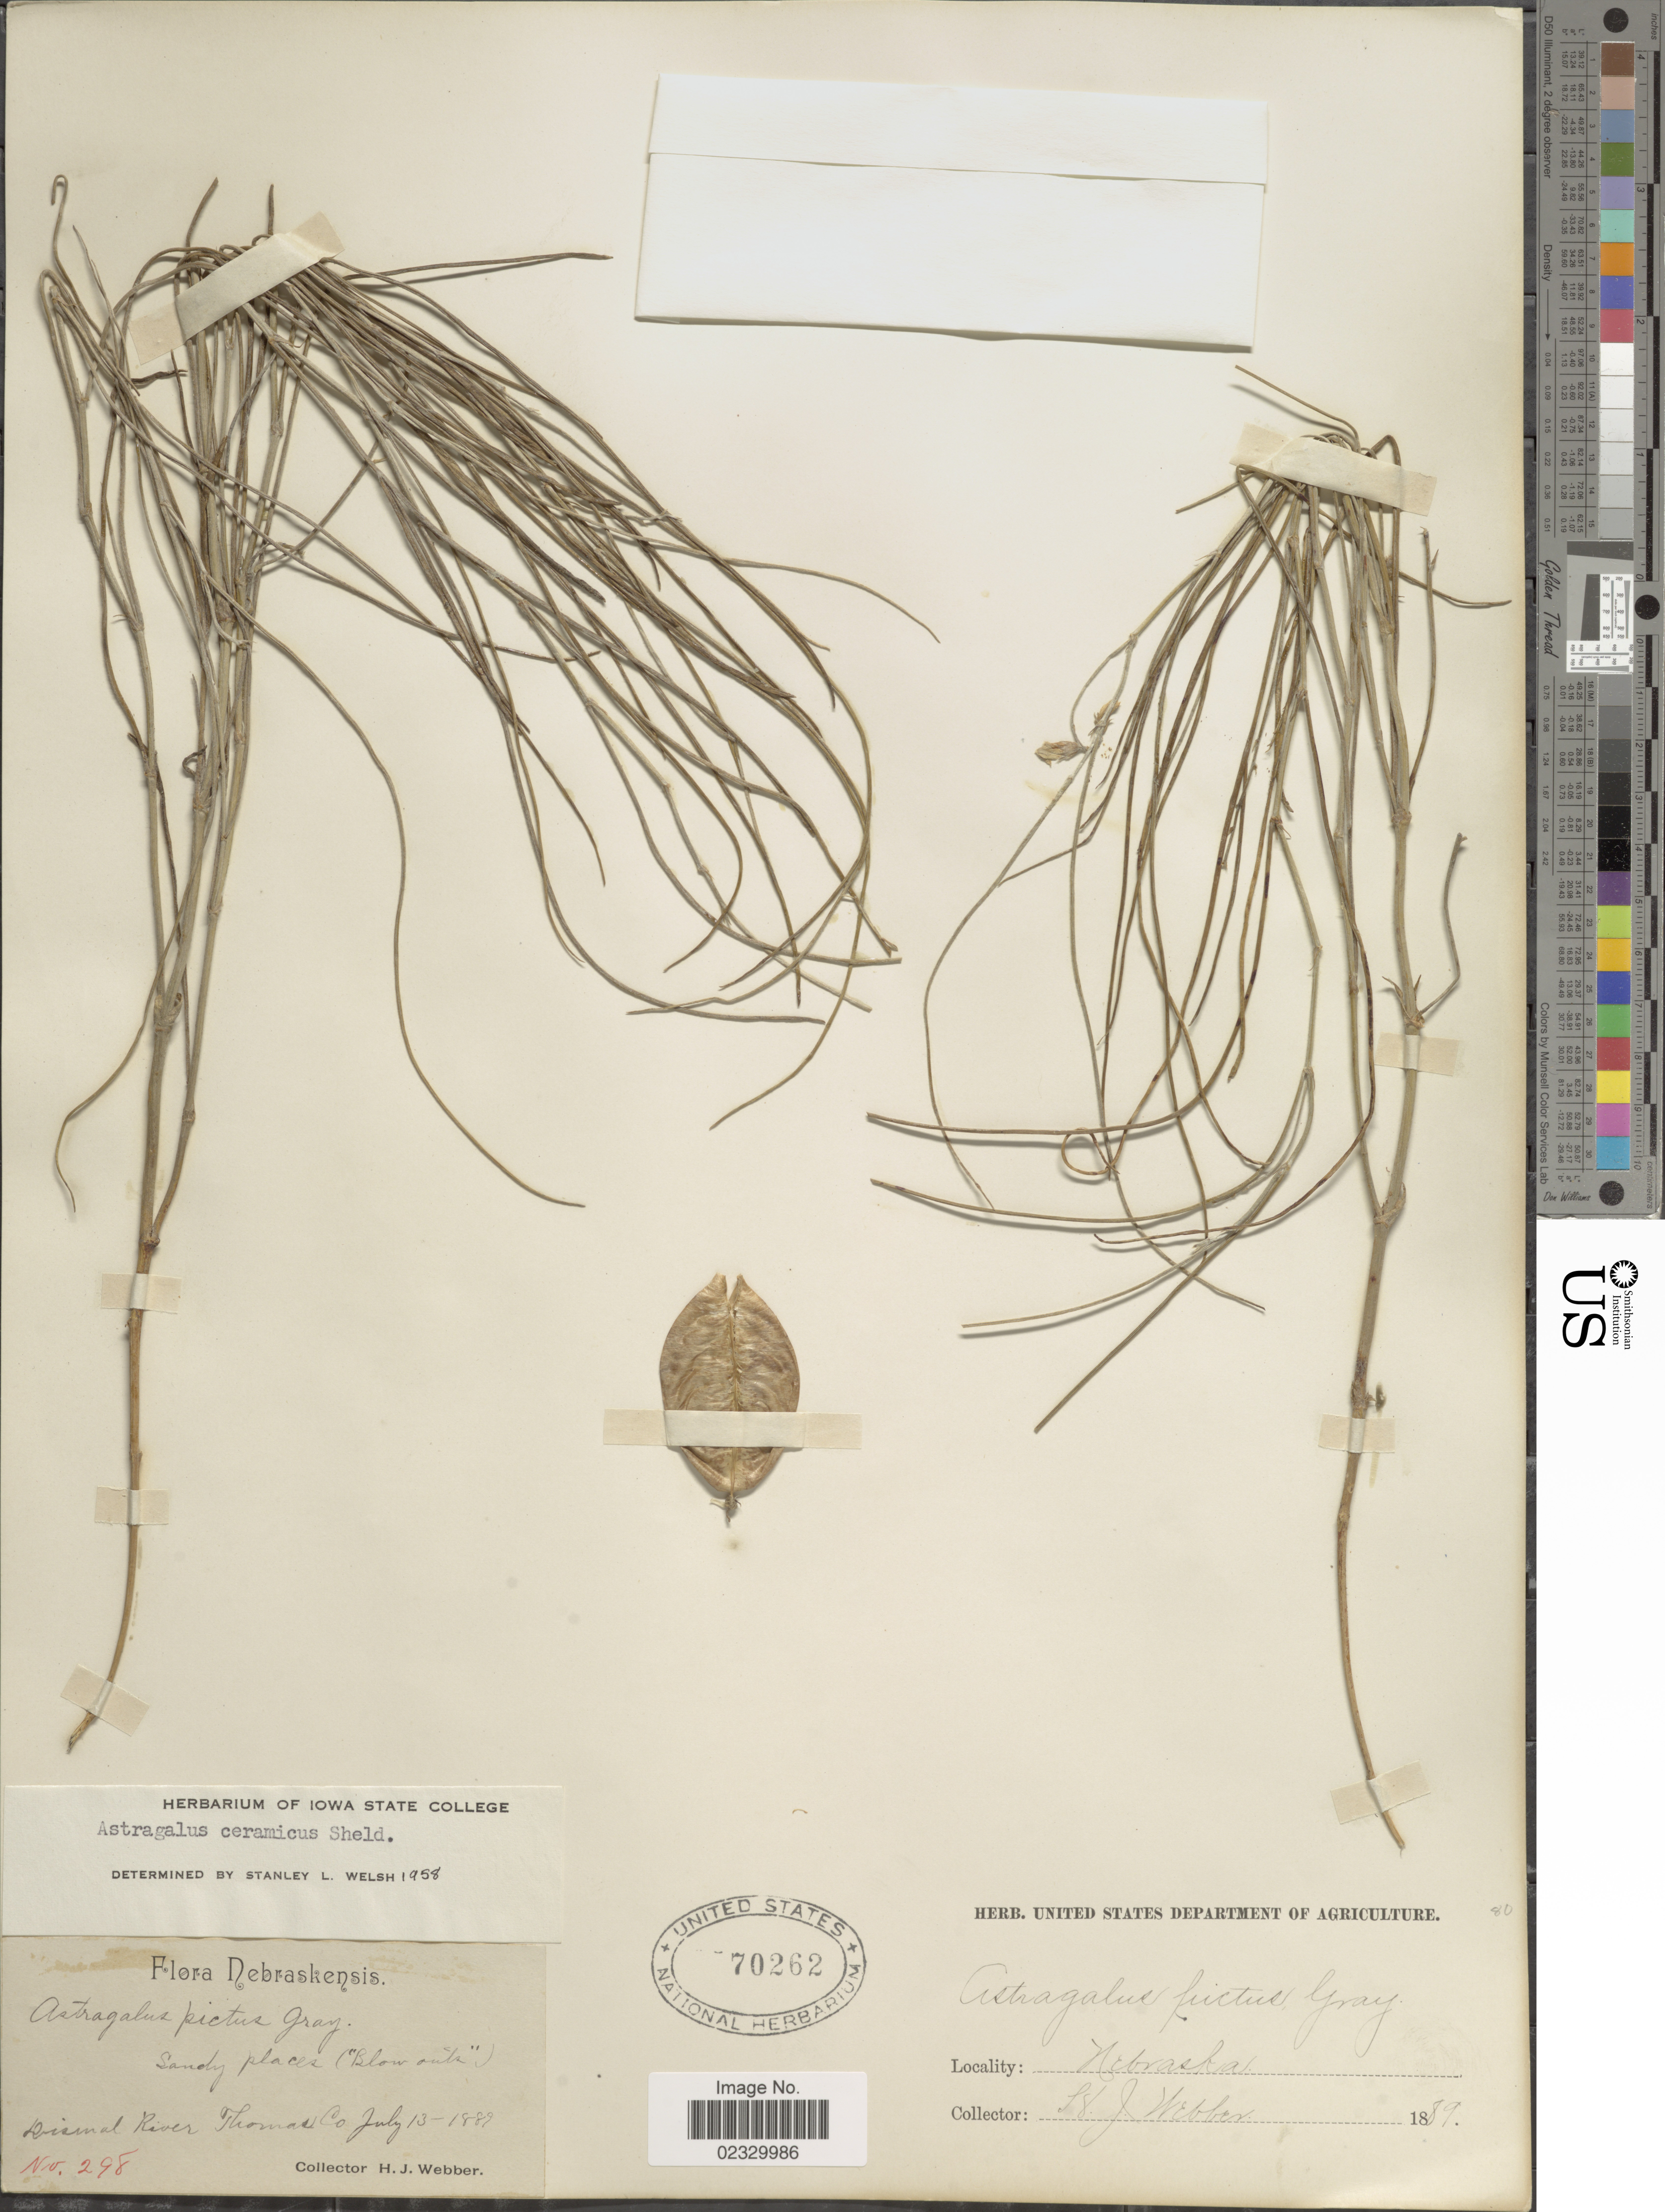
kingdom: Plantae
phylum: Tracheophyta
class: Magnoliopsida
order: Fabales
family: Fabaceae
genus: Astragalus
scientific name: Astragalus ceramicus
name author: E. Sheld.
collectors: H. Webber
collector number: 298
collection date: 1889-07-13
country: United States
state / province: Nebraska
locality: Dismal River, Thomas Co.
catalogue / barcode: US 70262